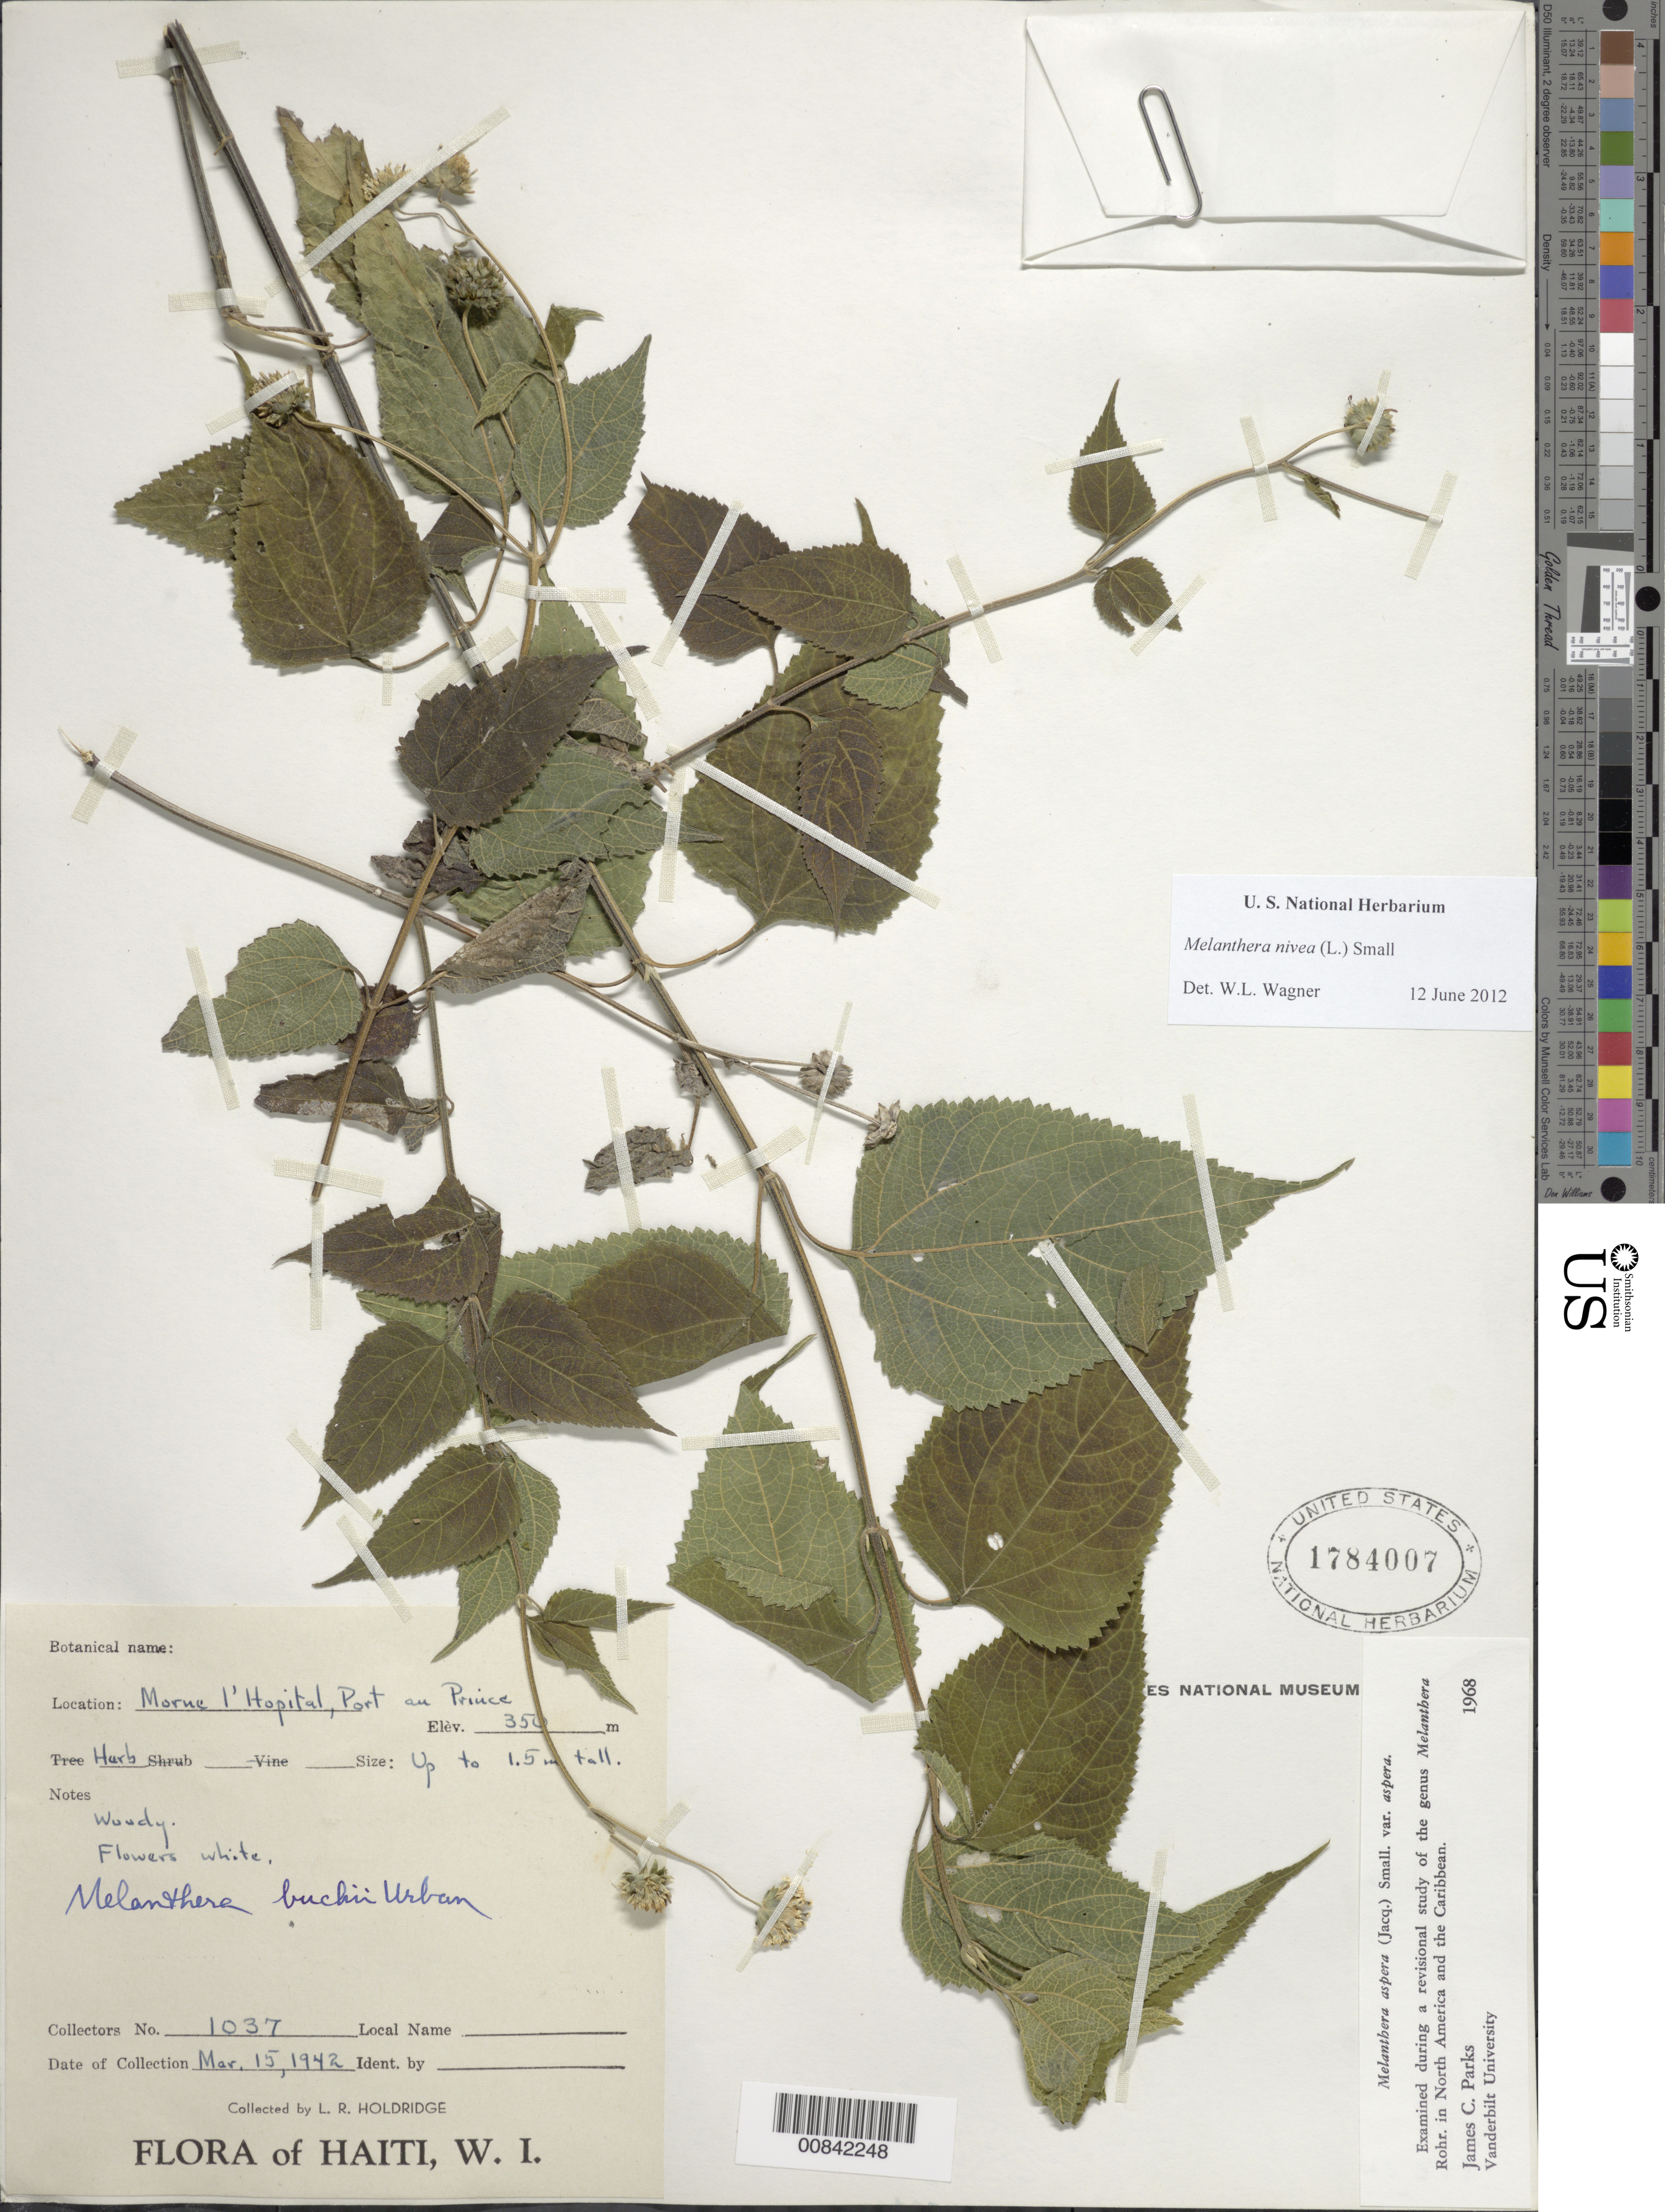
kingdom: Plantae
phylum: Tracheophyta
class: Magnoliopsida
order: Asterales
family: Asteraceae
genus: Melanthera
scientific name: Melanthera nivea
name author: (L.) Small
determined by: Parks, J. C.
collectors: L. Holdridge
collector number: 1037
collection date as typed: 15 Mar 1942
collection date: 1942-03-15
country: Haiti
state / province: Ouest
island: Hispaniola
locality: Morne l'Hôpital, Port-au-Prince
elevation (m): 350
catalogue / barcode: US 1784007